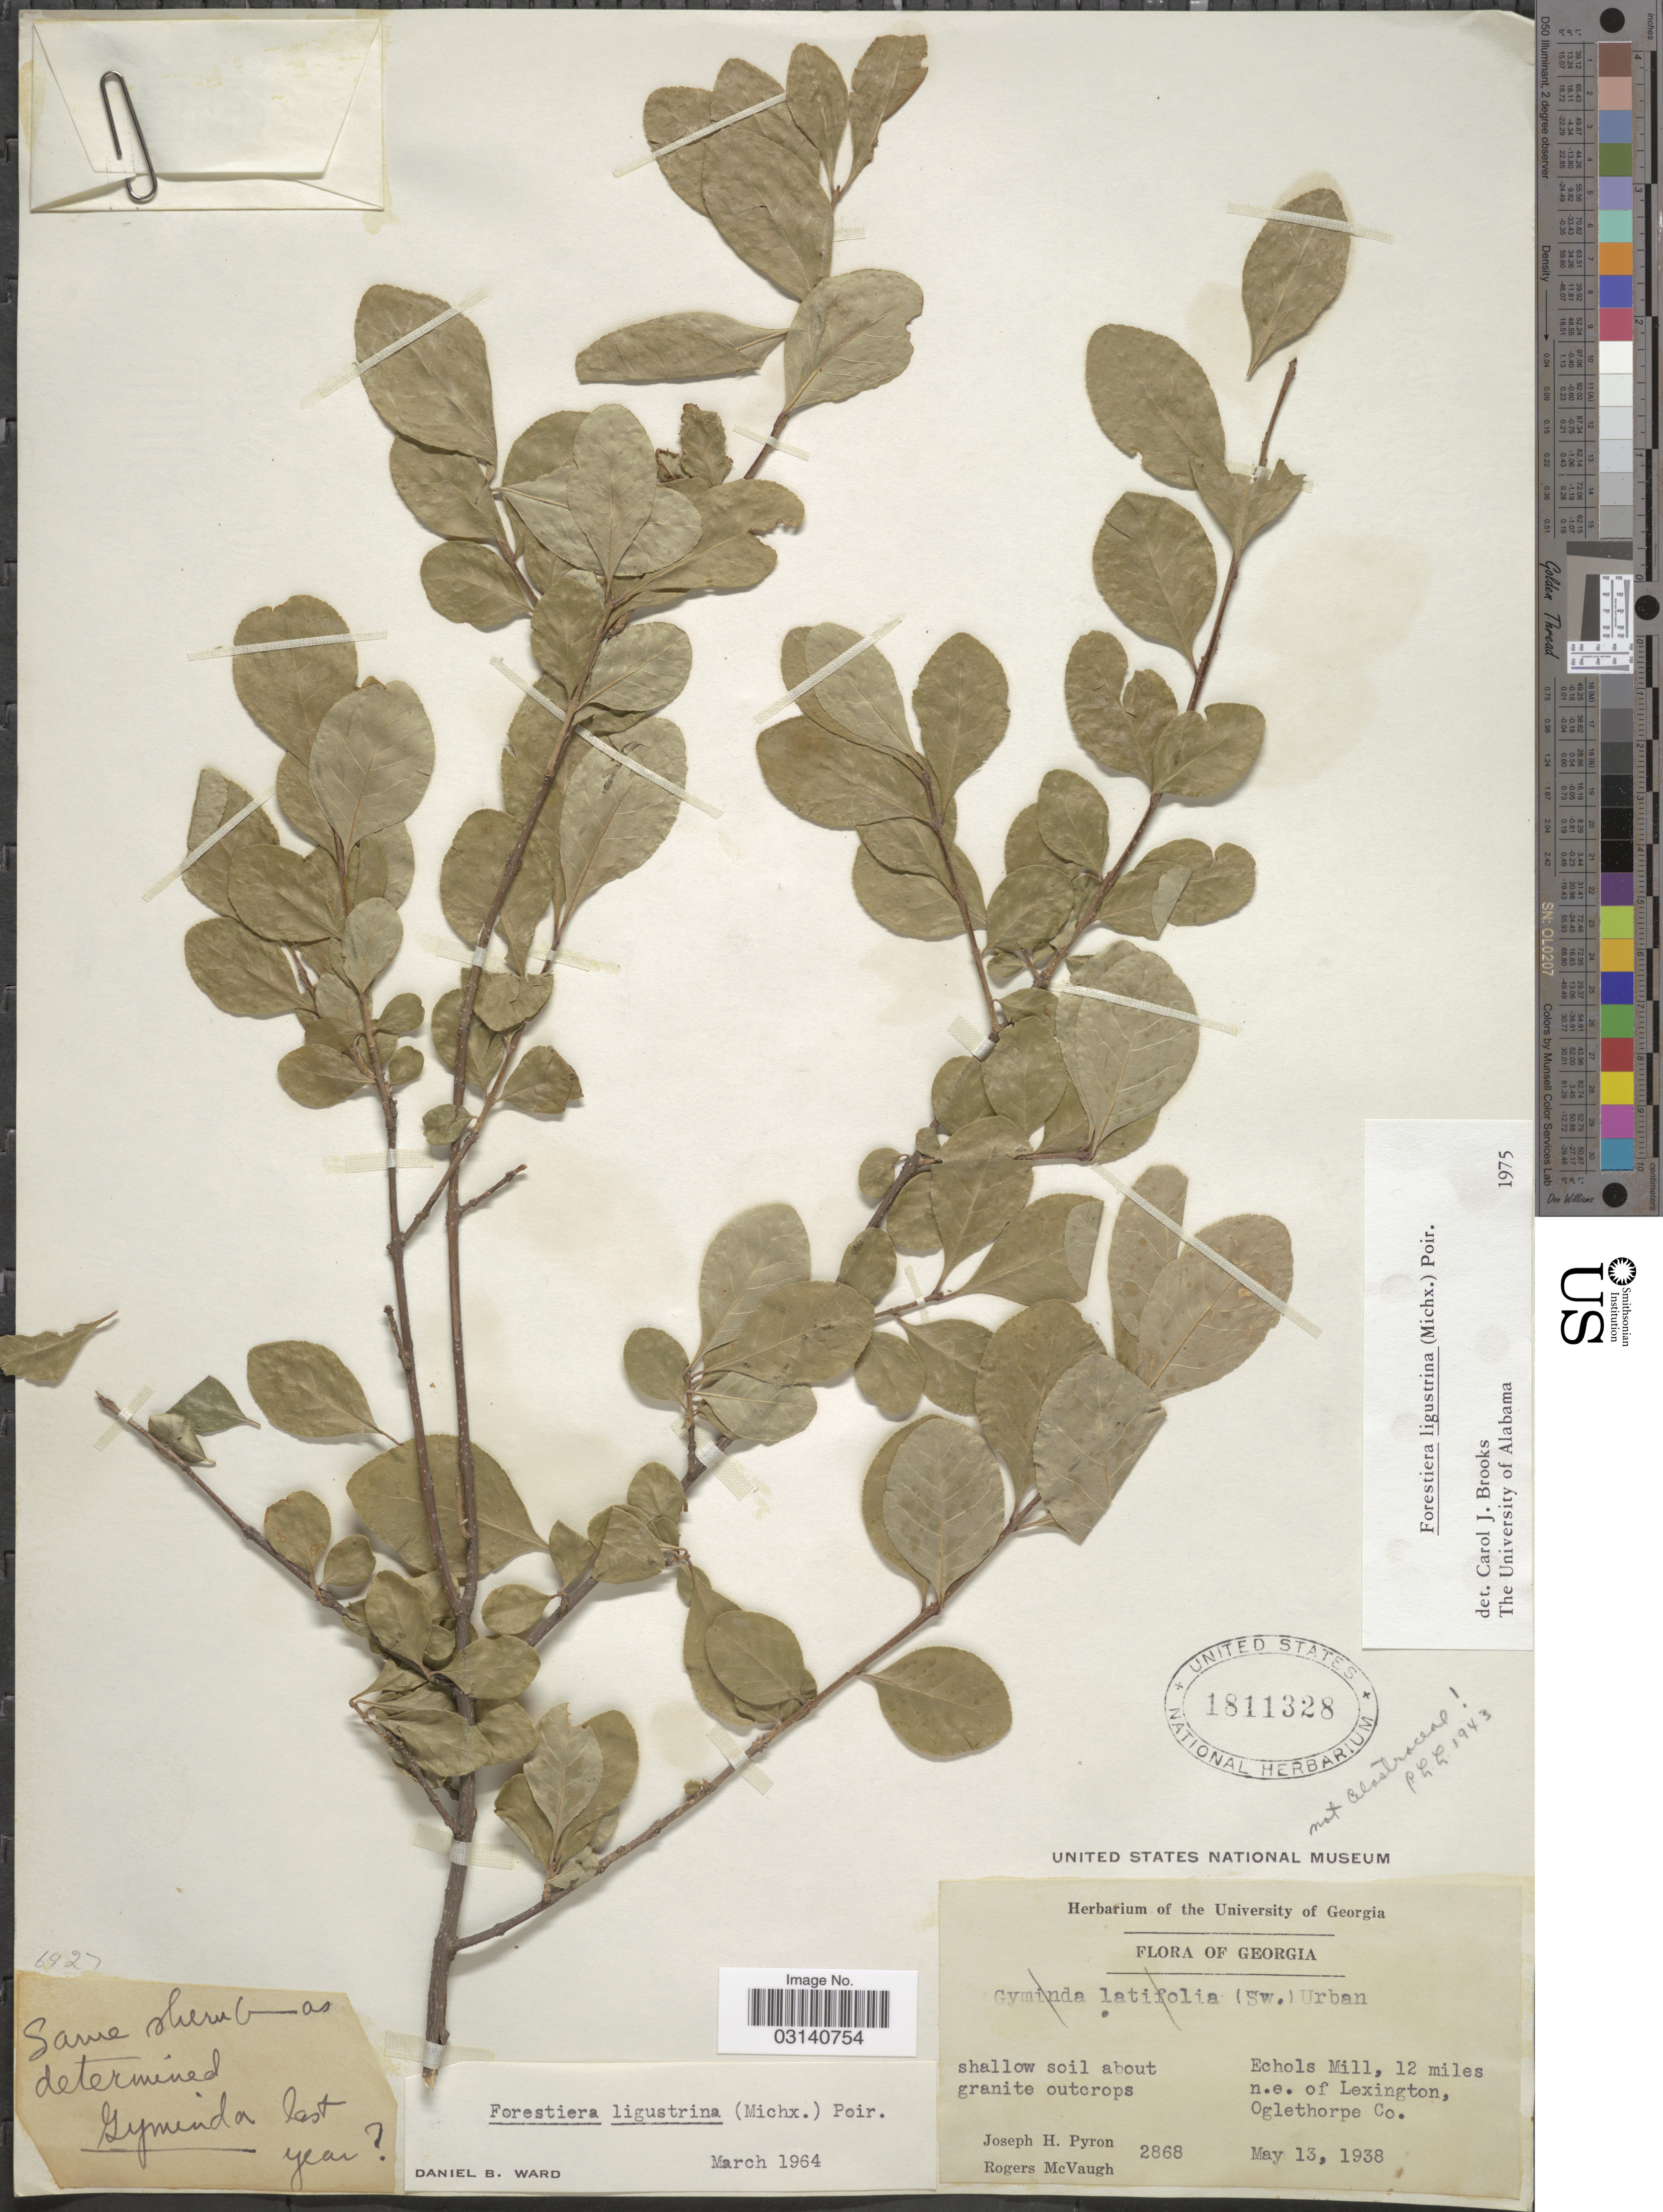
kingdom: Plantae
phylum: Tracheophyta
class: Magnoliopsida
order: Lamiales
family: Oleaceae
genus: Forestiera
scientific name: Forestiera ligustrina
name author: (Michx.) Poir.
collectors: J. H. Pyron & R. McVaugh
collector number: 2868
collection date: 1938-05-13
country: United States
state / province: Georgia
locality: Echols Mill, 12 miles n.e. of Lexington, Oglethorpe Co.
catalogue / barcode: US 1811328